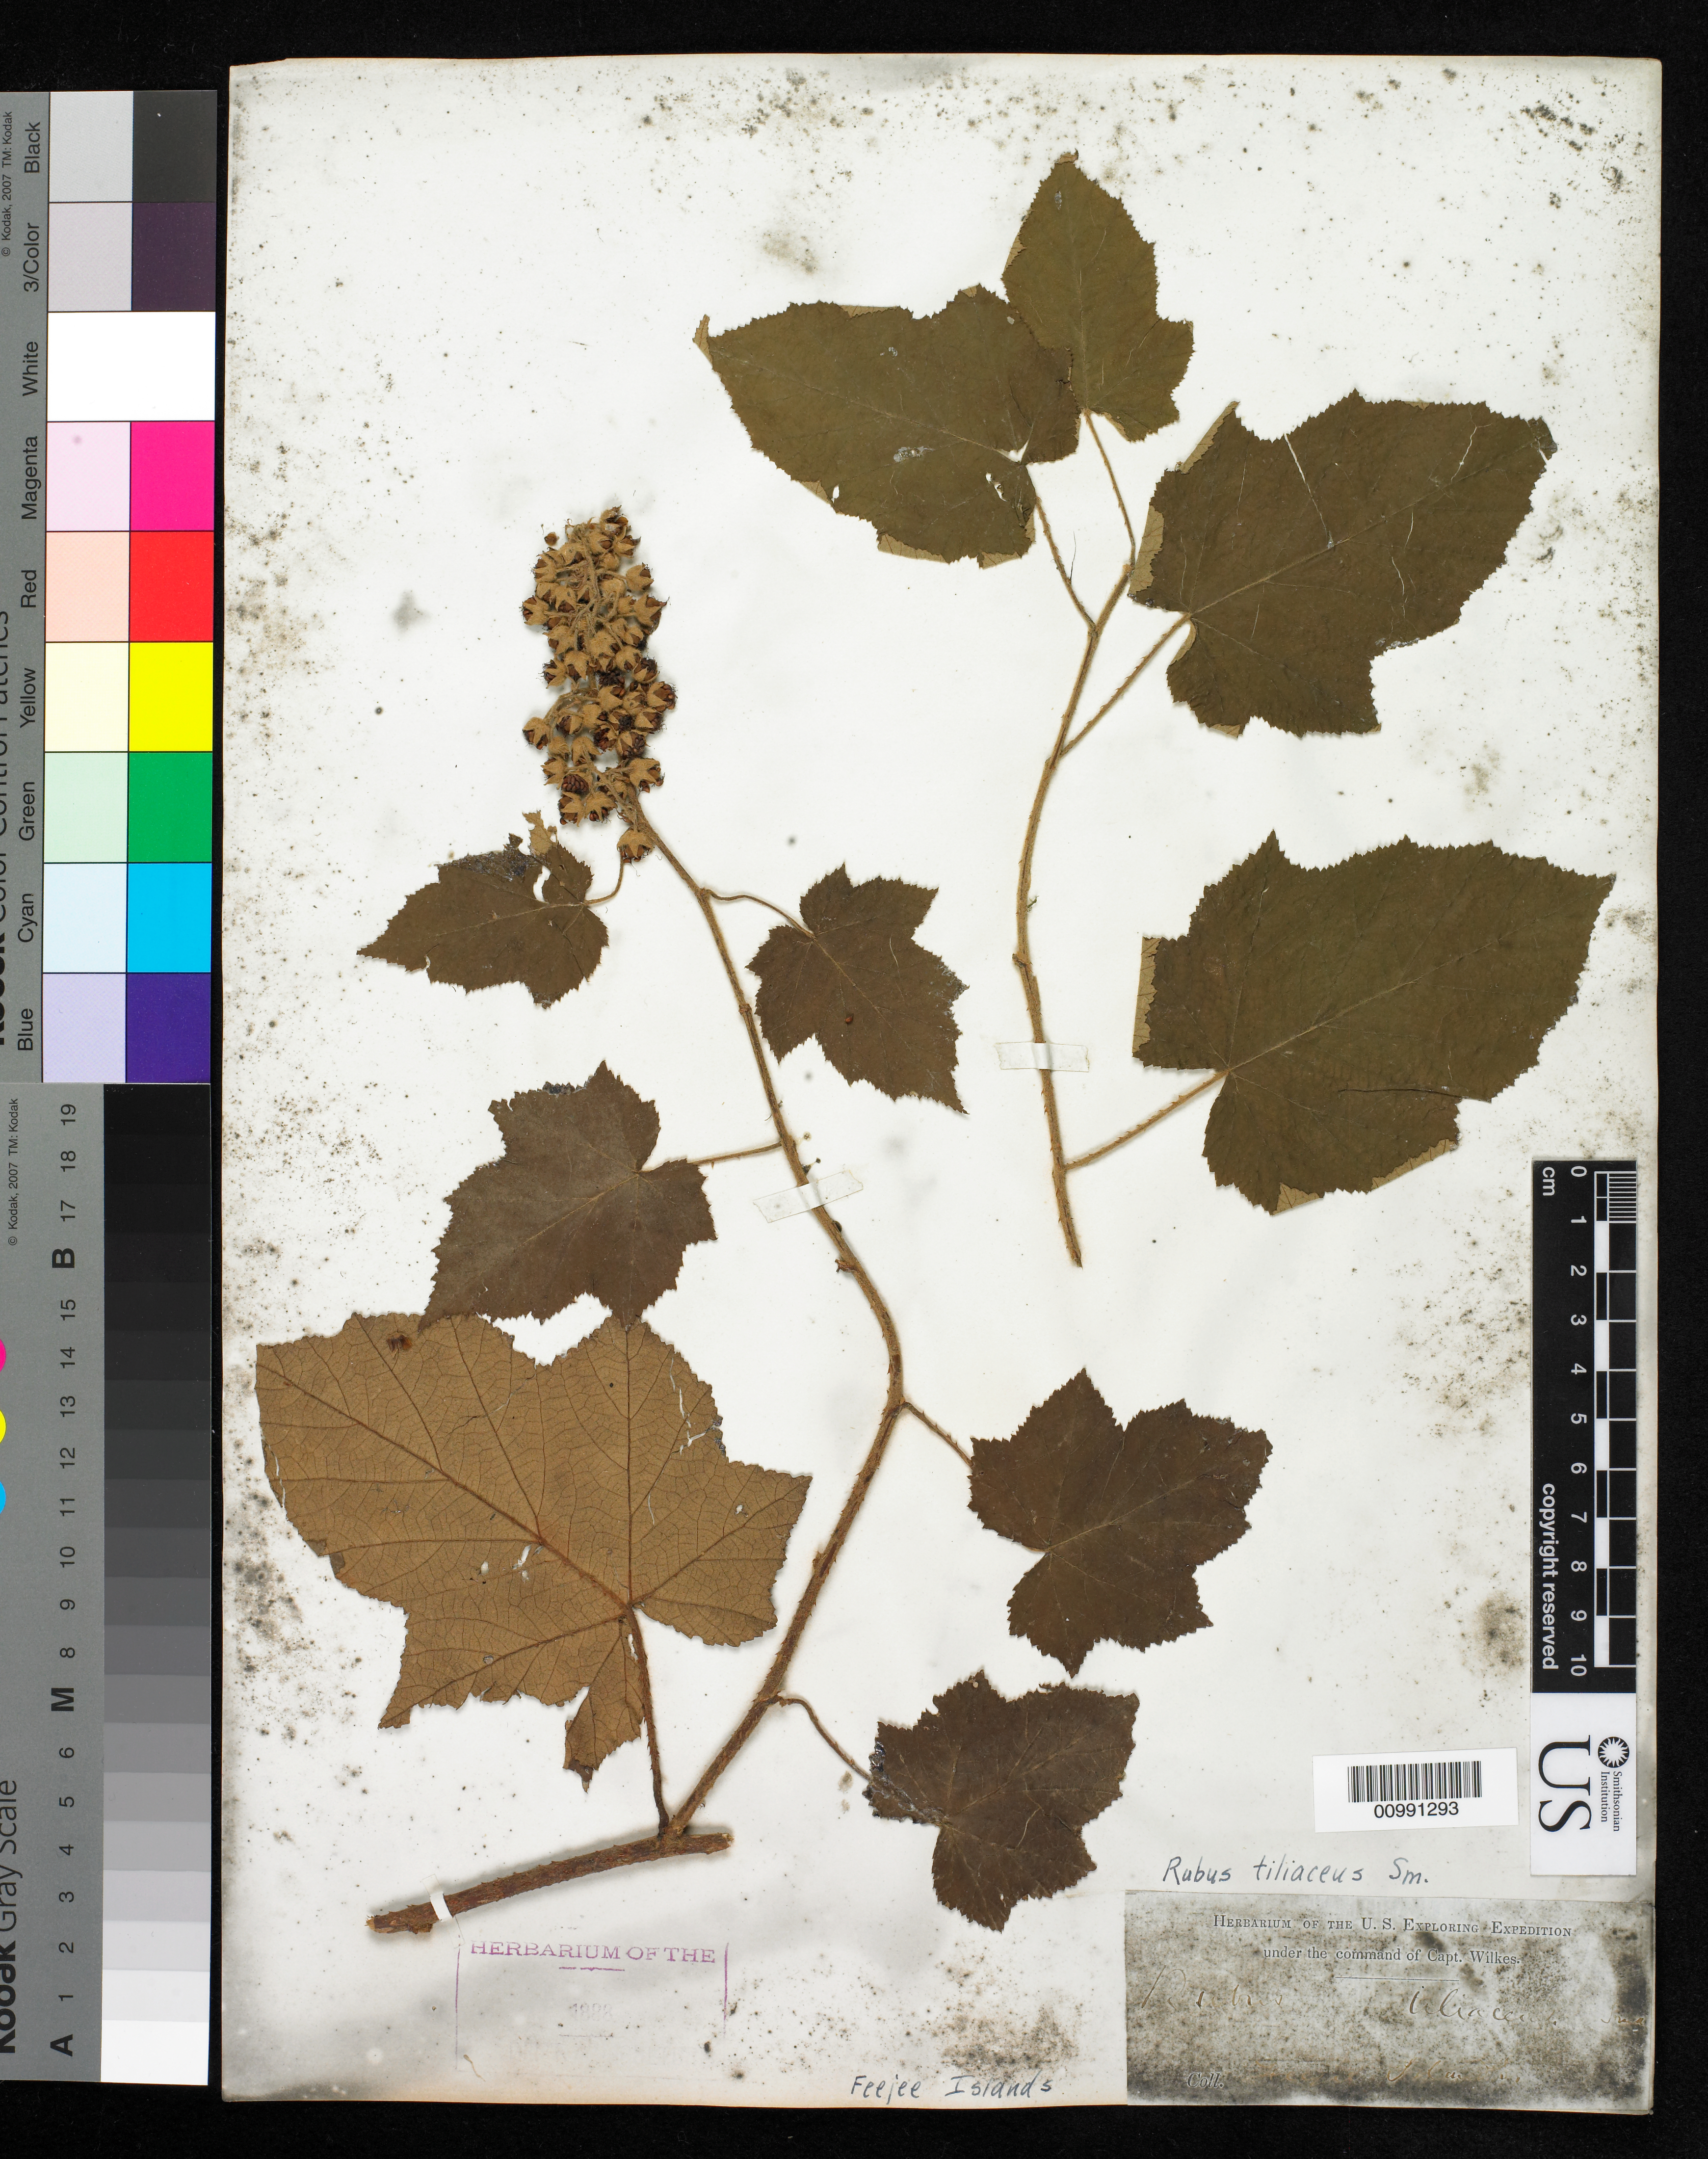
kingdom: Plantae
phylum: Tracheophyta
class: Magnoliopsida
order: Rosales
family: Rosaceae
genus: Rubus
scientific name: Rubus moluccanus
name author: L.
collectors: Wilkes Explor. Exped.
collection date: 1838/1842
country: Fiji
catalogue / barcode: US 98538